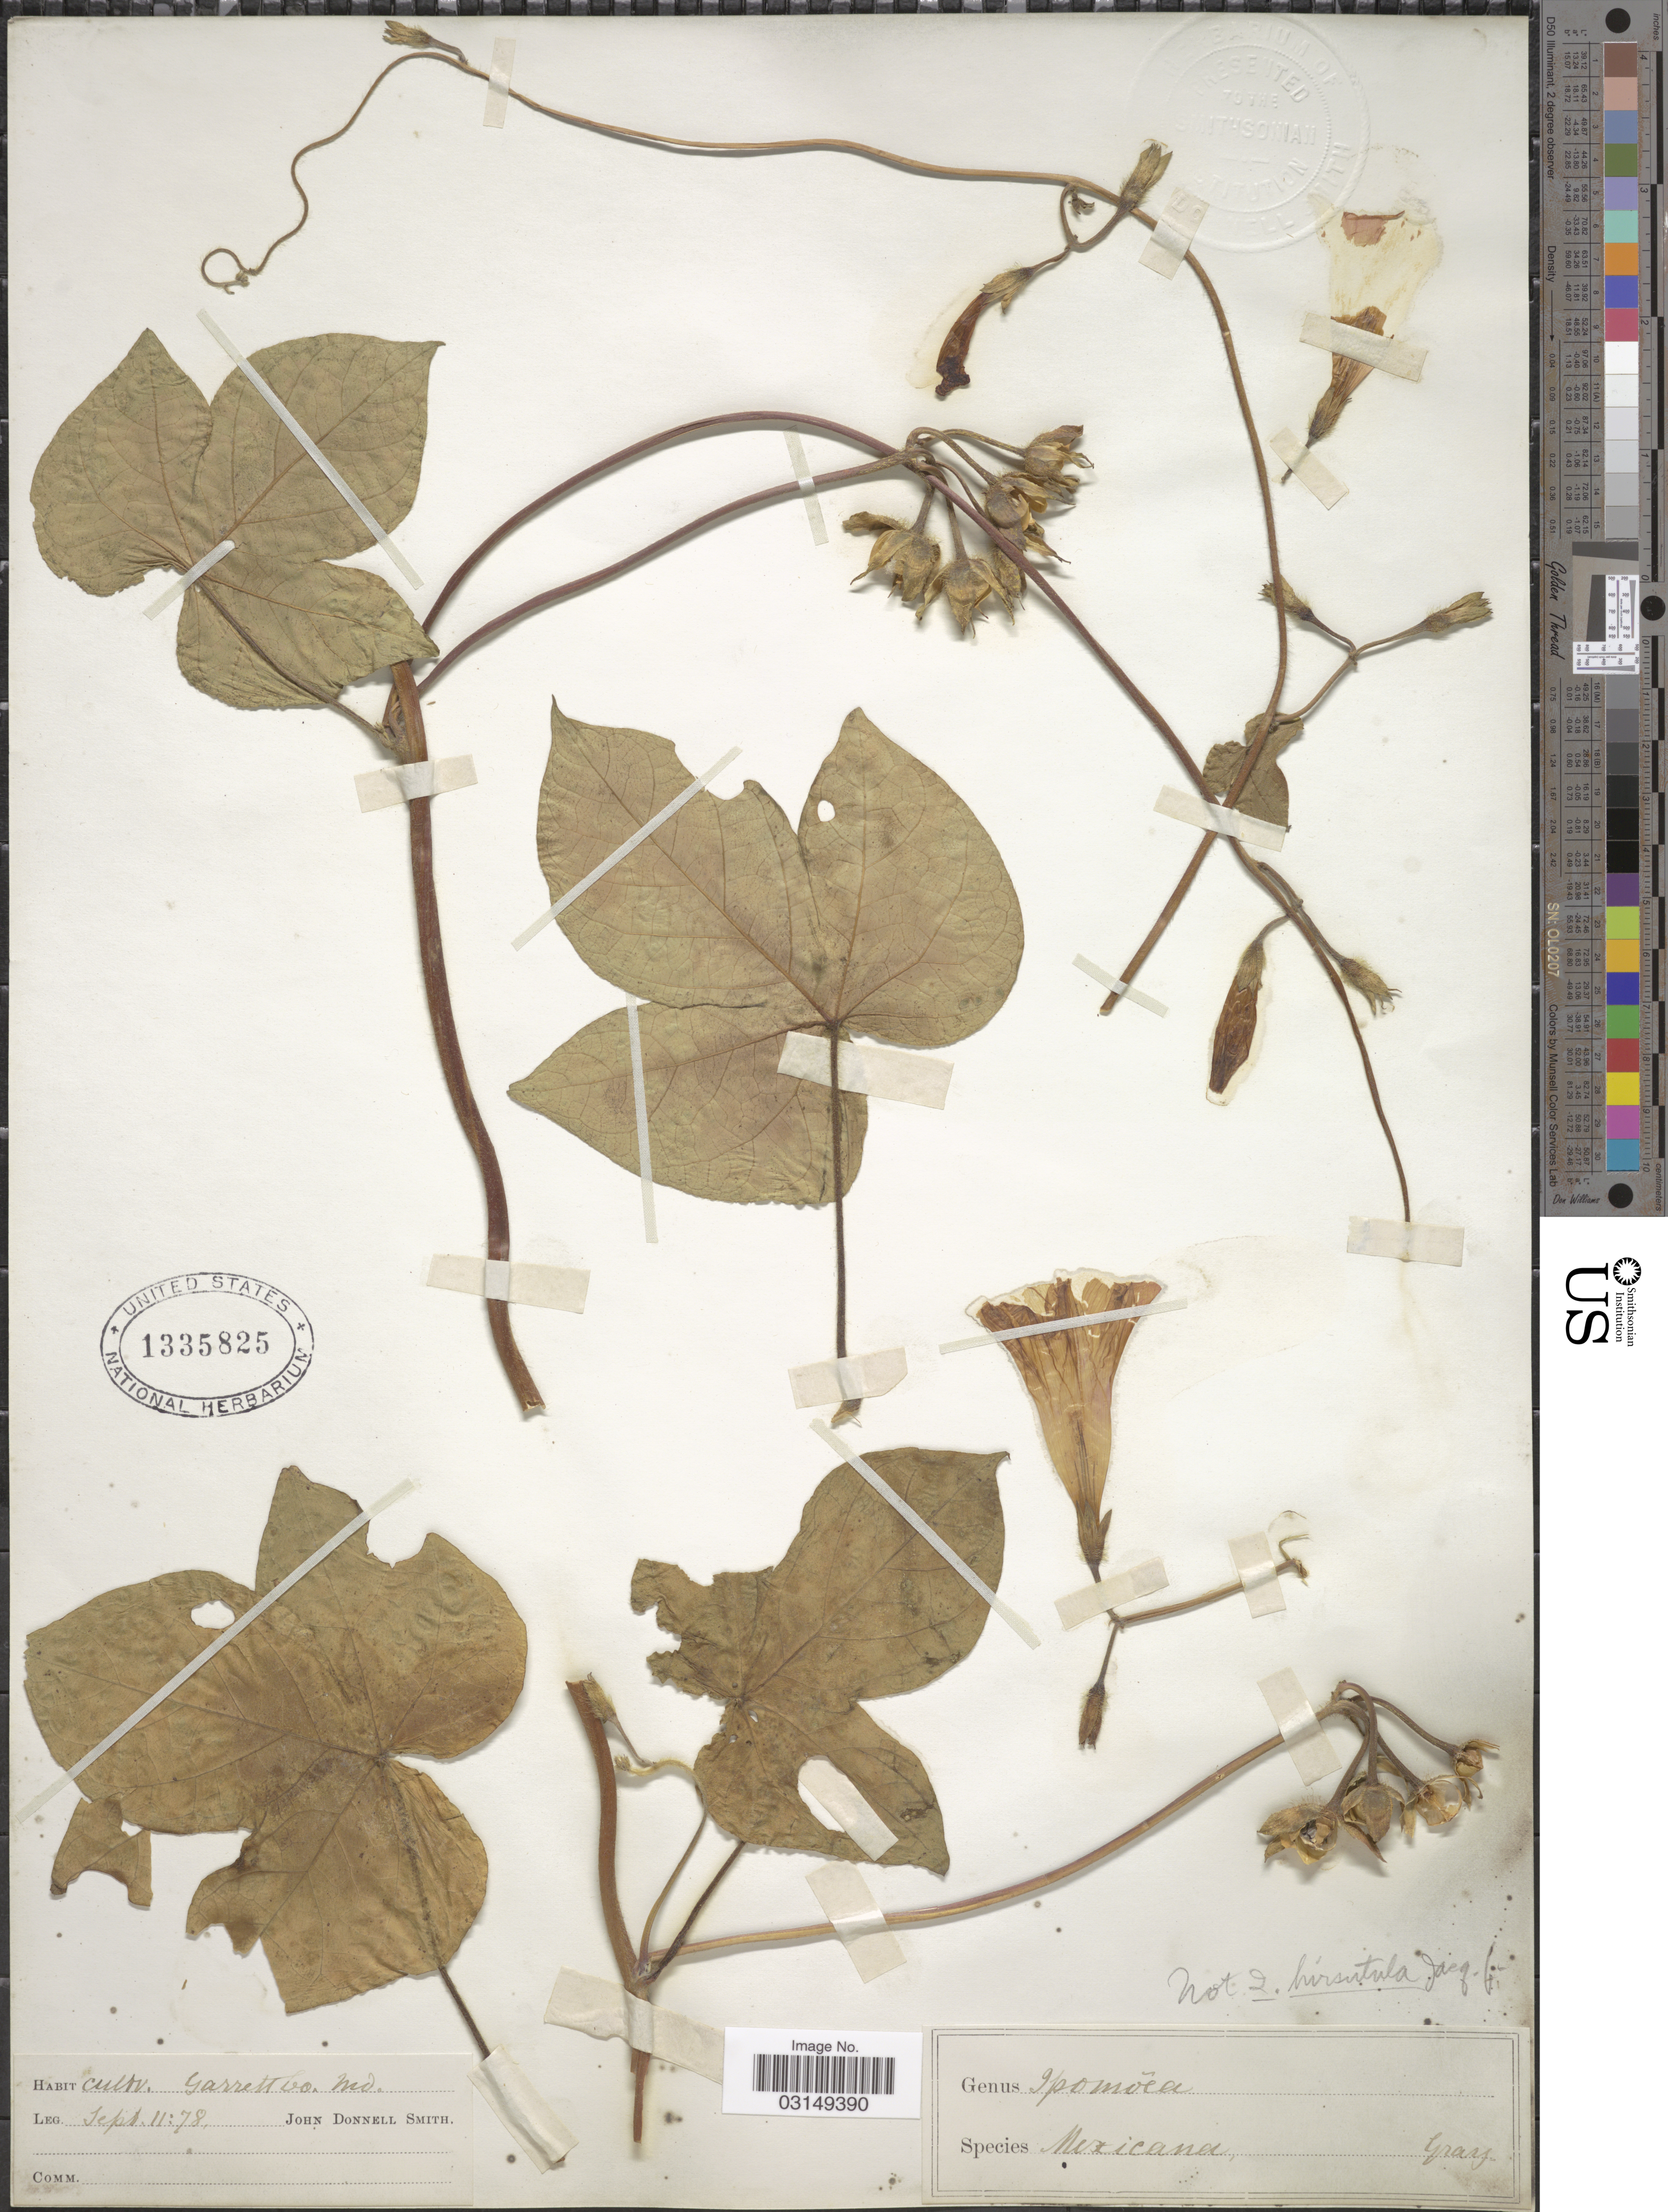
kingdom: Plantae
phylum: Tracheophyta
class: Magnoliopsida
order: Solanales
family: Convolvulaceae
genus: Ipomoea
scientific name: Ipomoea purpurea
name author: (L.) Roth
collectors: J. Donnell Smith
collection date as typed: Transcribed d/m/y: 11/9/78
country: United States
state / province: Maryland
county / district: Garrett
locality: Cultv. Garrett Co.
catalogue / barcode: US 1335825